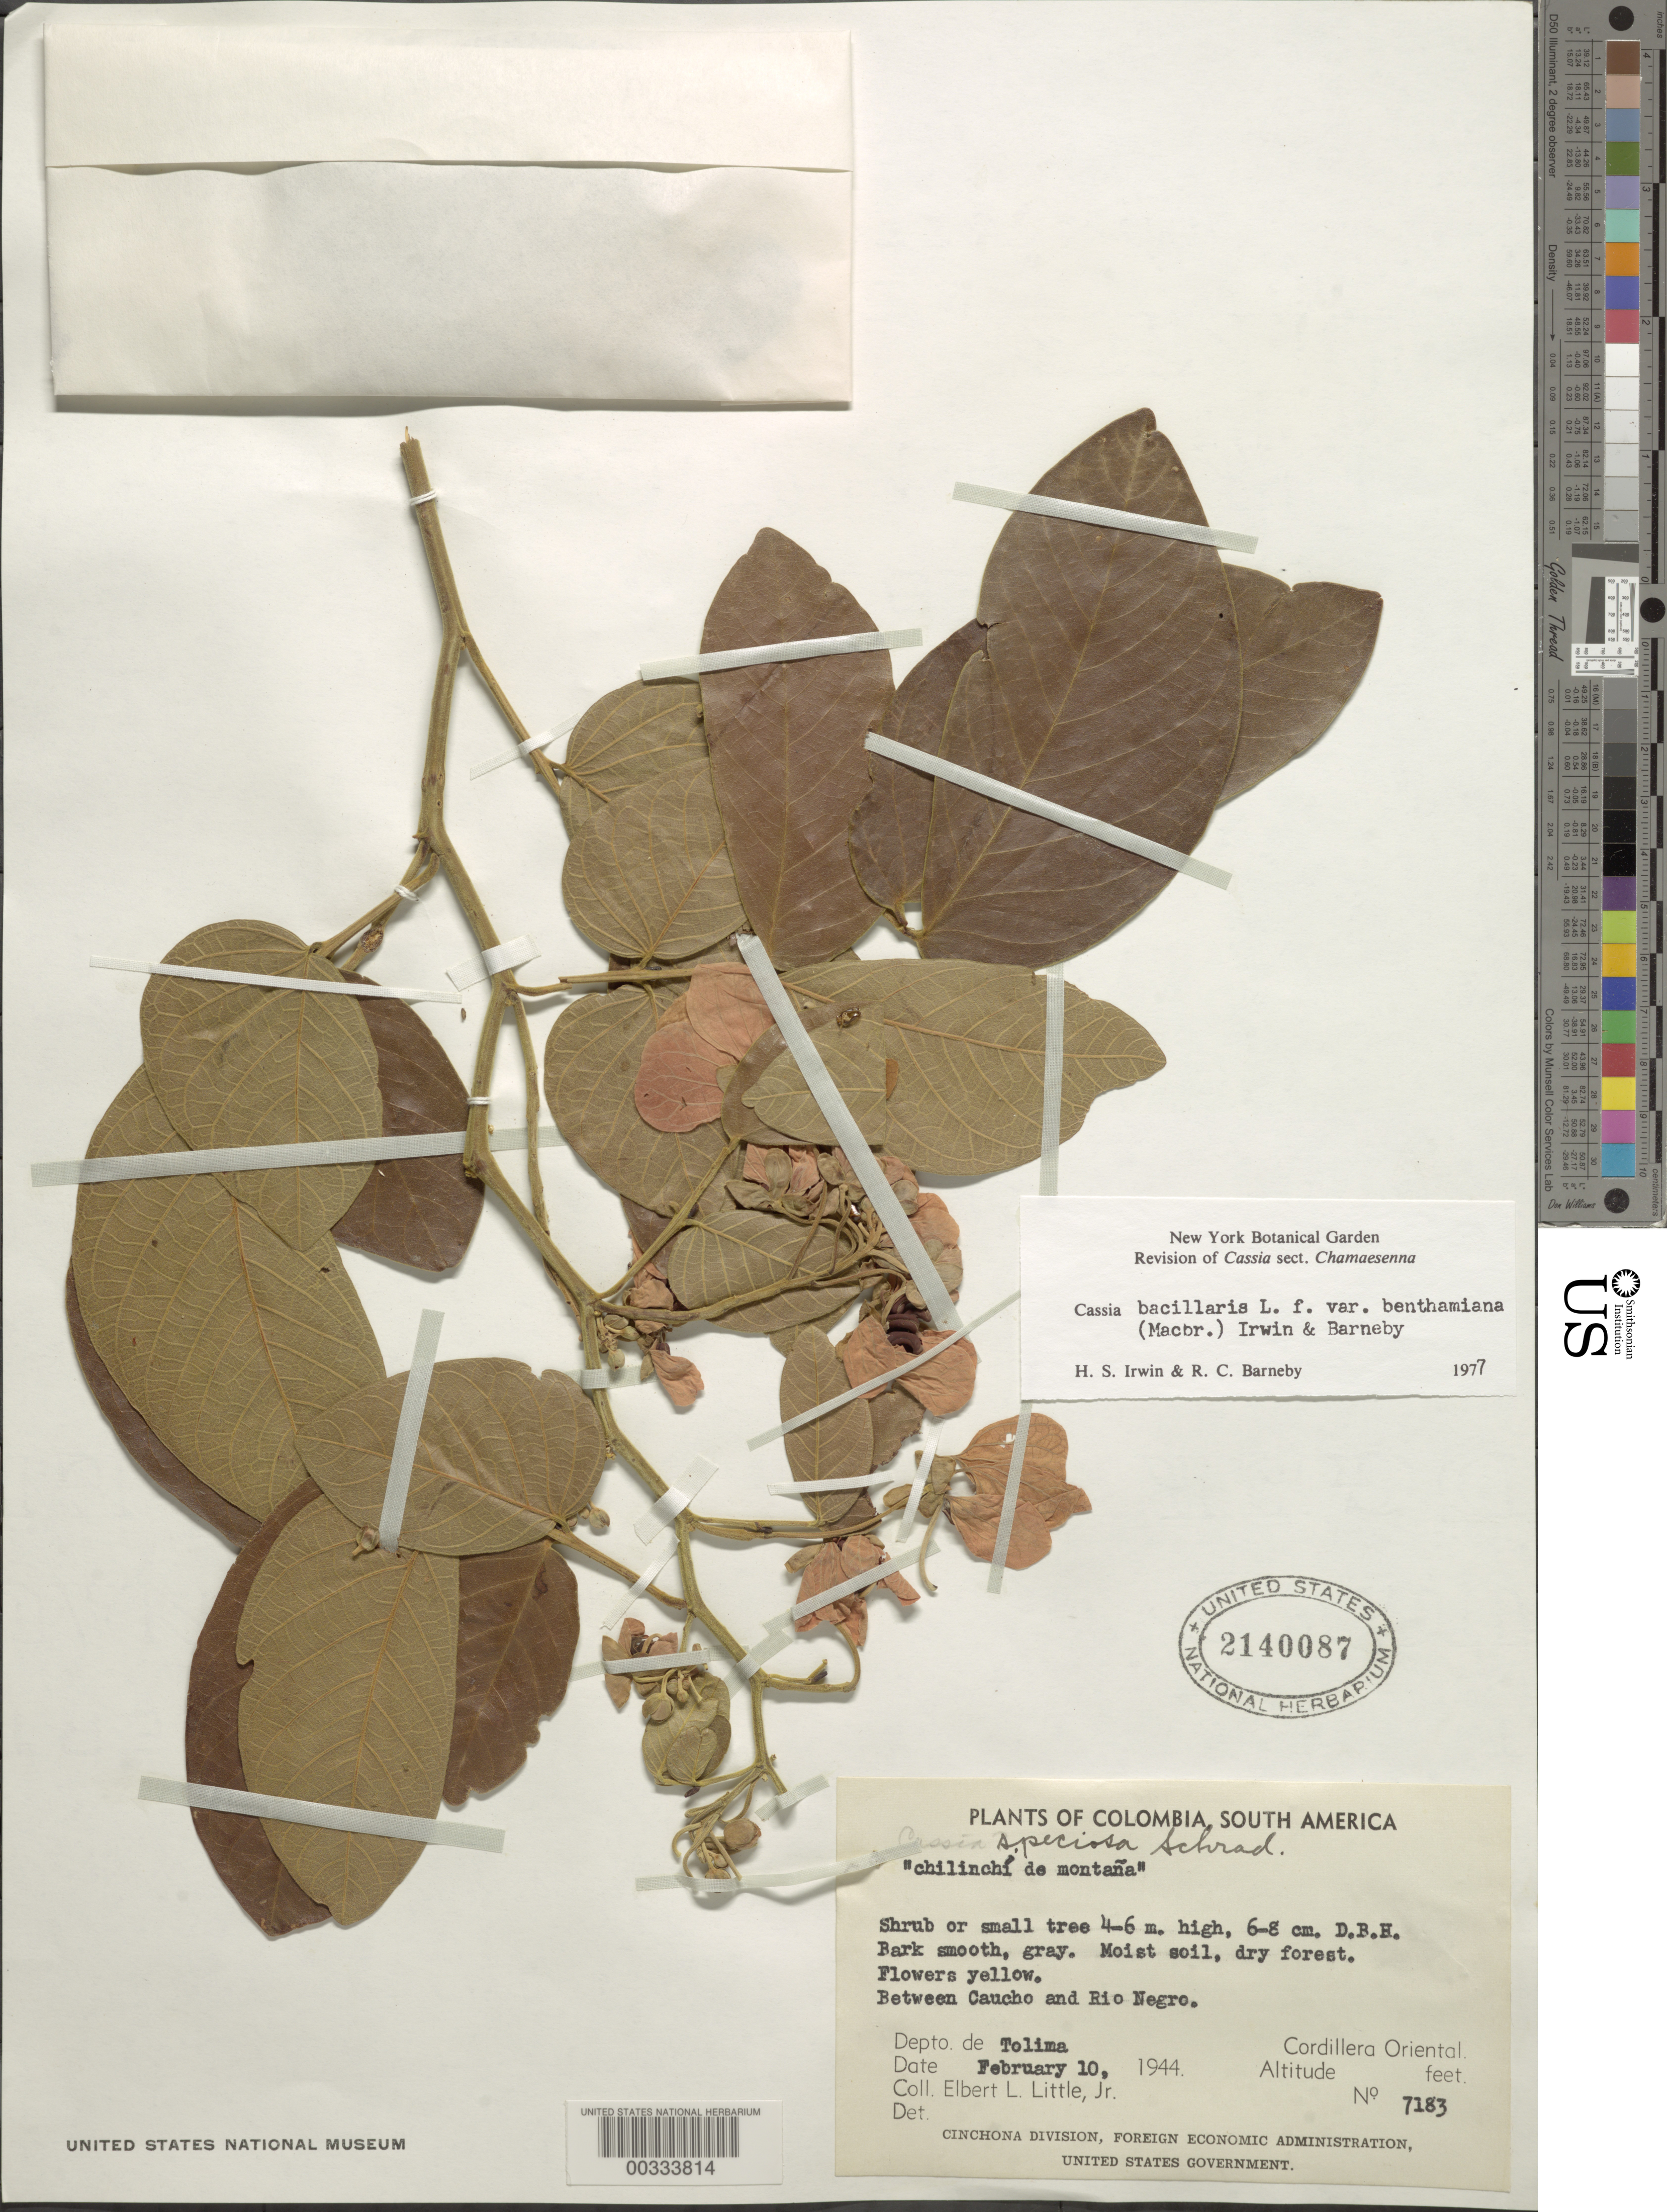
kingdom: Plantae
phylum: Tracheophyta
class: Magnoliopsida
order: Fabales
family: Fabaceae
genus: Senna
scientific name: Senna bacillaris var. benthamiana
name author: (J.F. Macbr.) H.S. Irwin & Barneby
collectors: E. L. Little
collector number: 7183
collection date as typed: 10 Feb 1944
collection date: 1944-02-10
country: Colombia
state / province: Tolima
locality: Between Caucho and Rio Negro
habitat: Moist soil, dry forest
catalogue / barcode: US 2140087